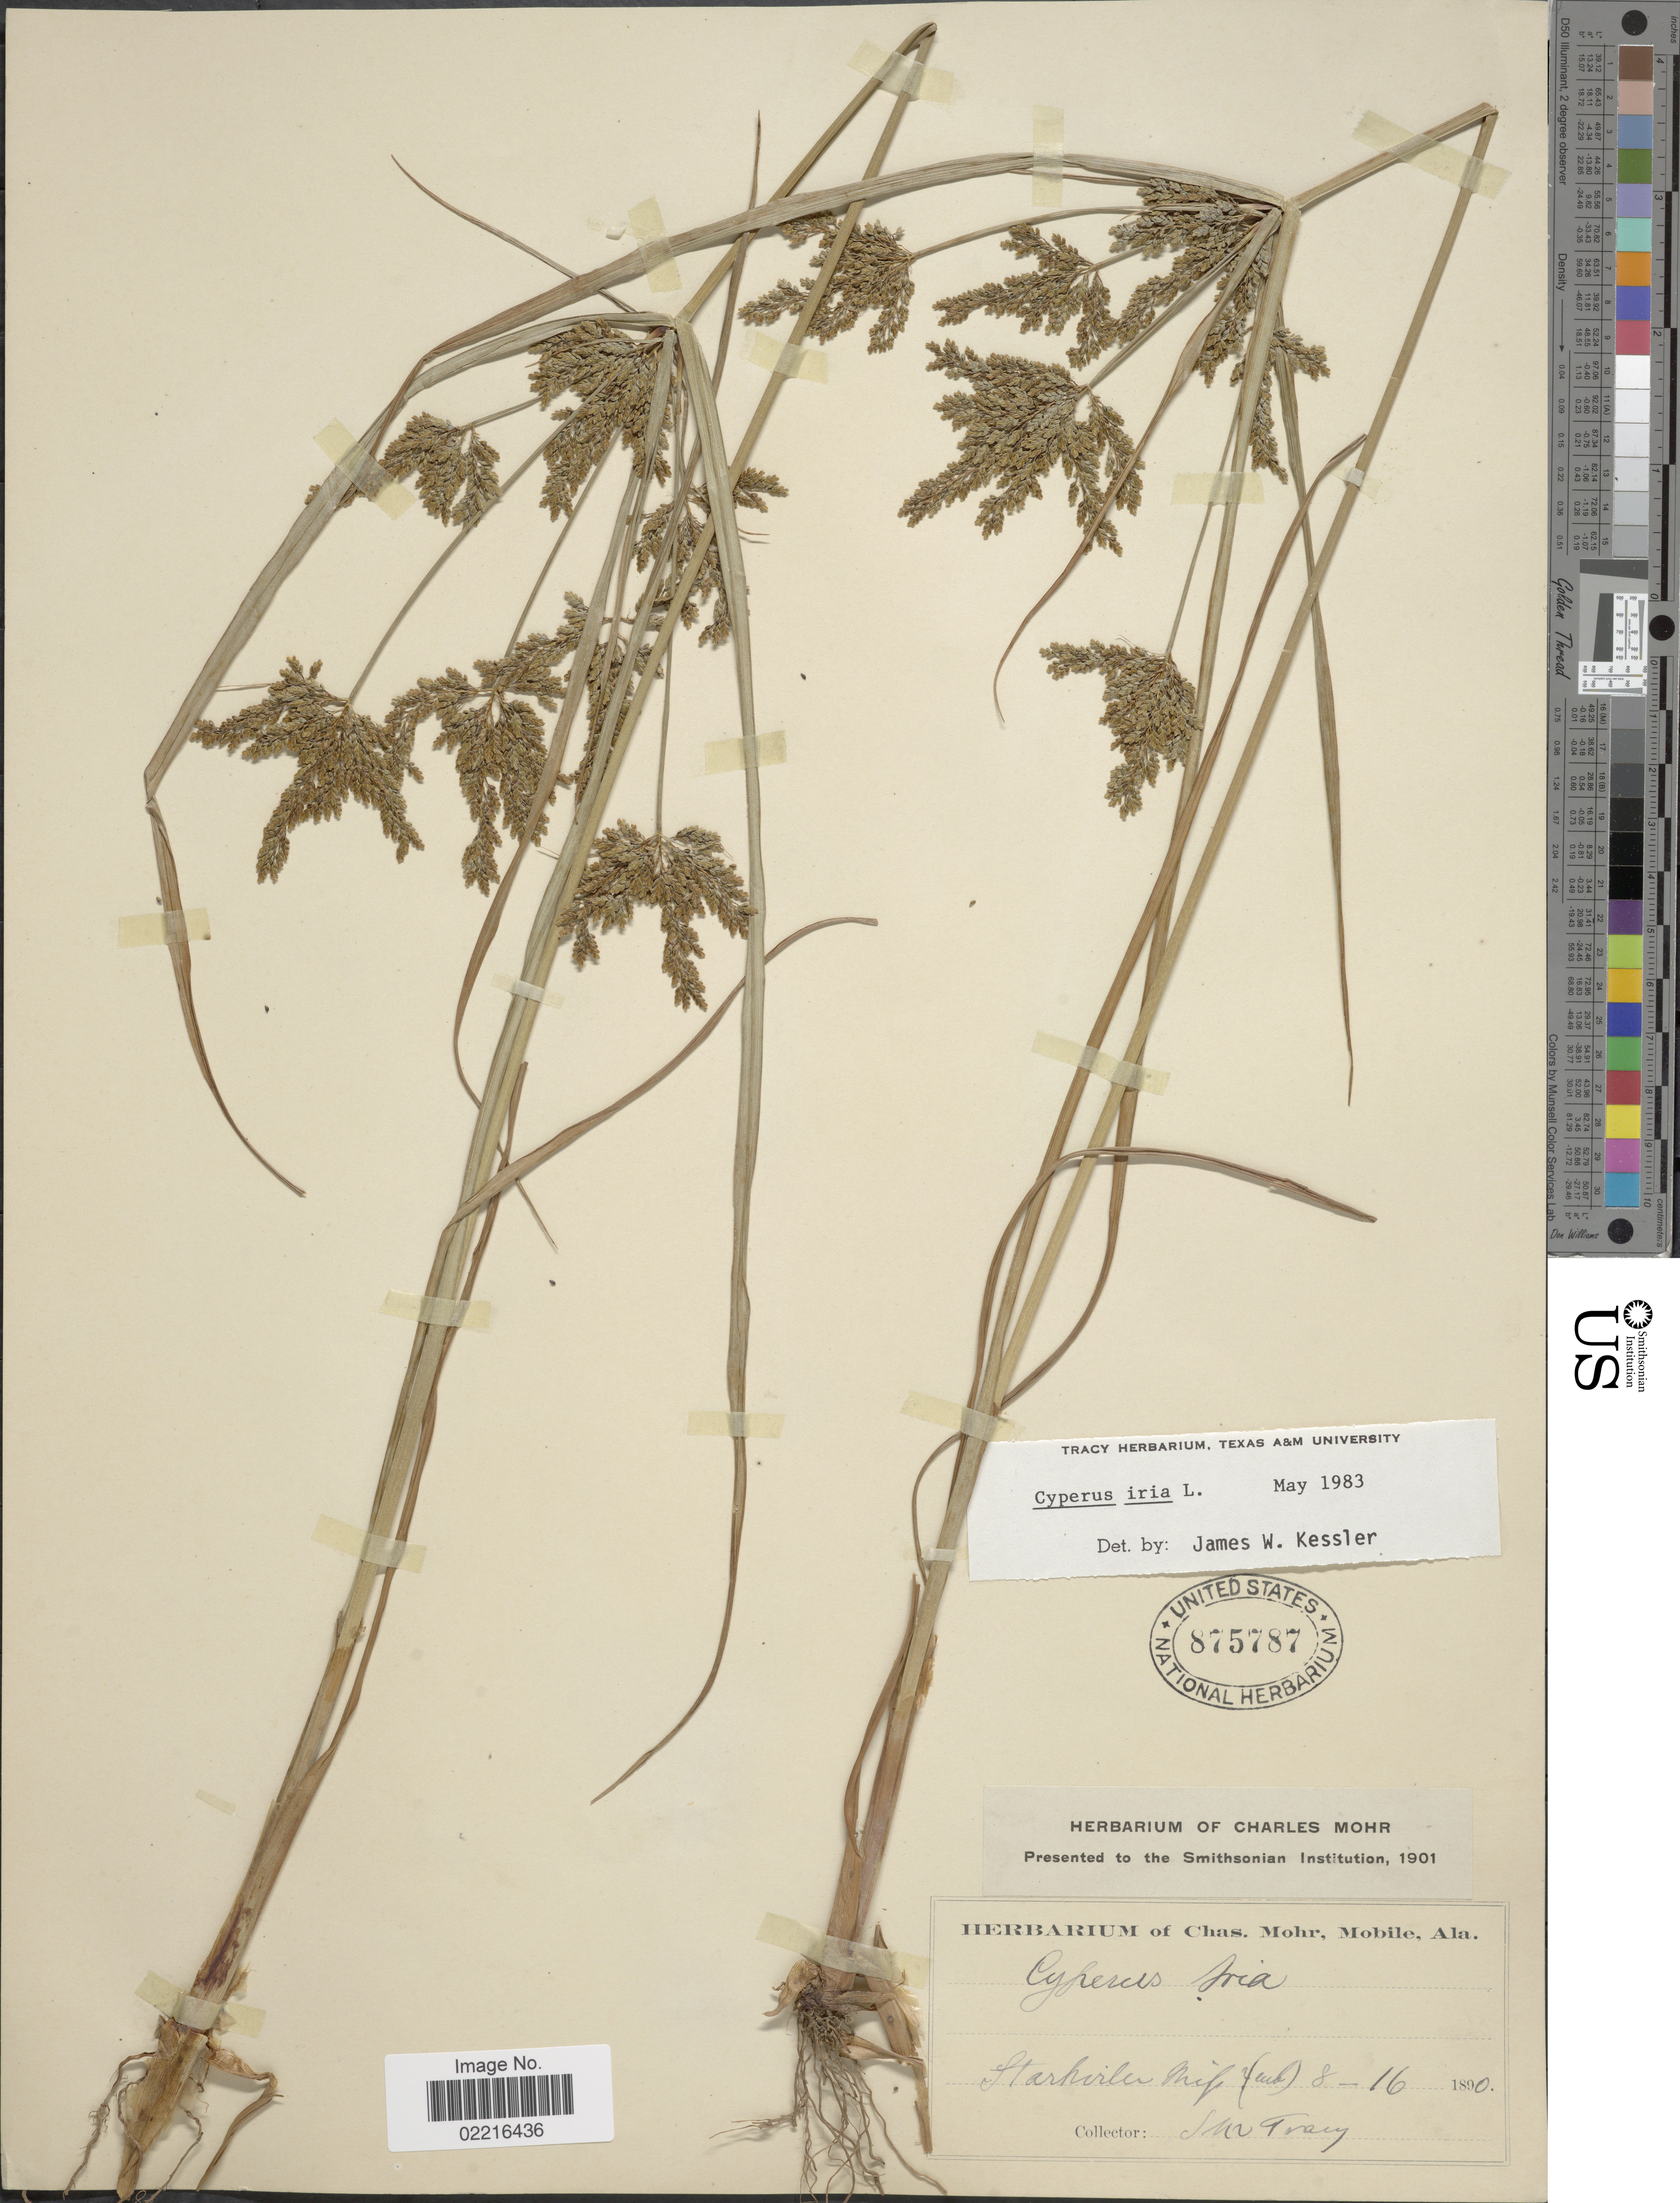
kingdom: Plantae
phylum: Tracheophyta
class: Liliopsida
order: Poales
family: Cyperaceae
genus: Cyperus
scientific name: Cyperus iria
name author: L.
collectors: S. M. Tracy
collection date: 1890-08-16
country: United States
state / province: Mississippi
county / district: Oktibbeha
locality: Starkville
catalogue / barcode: US 875787